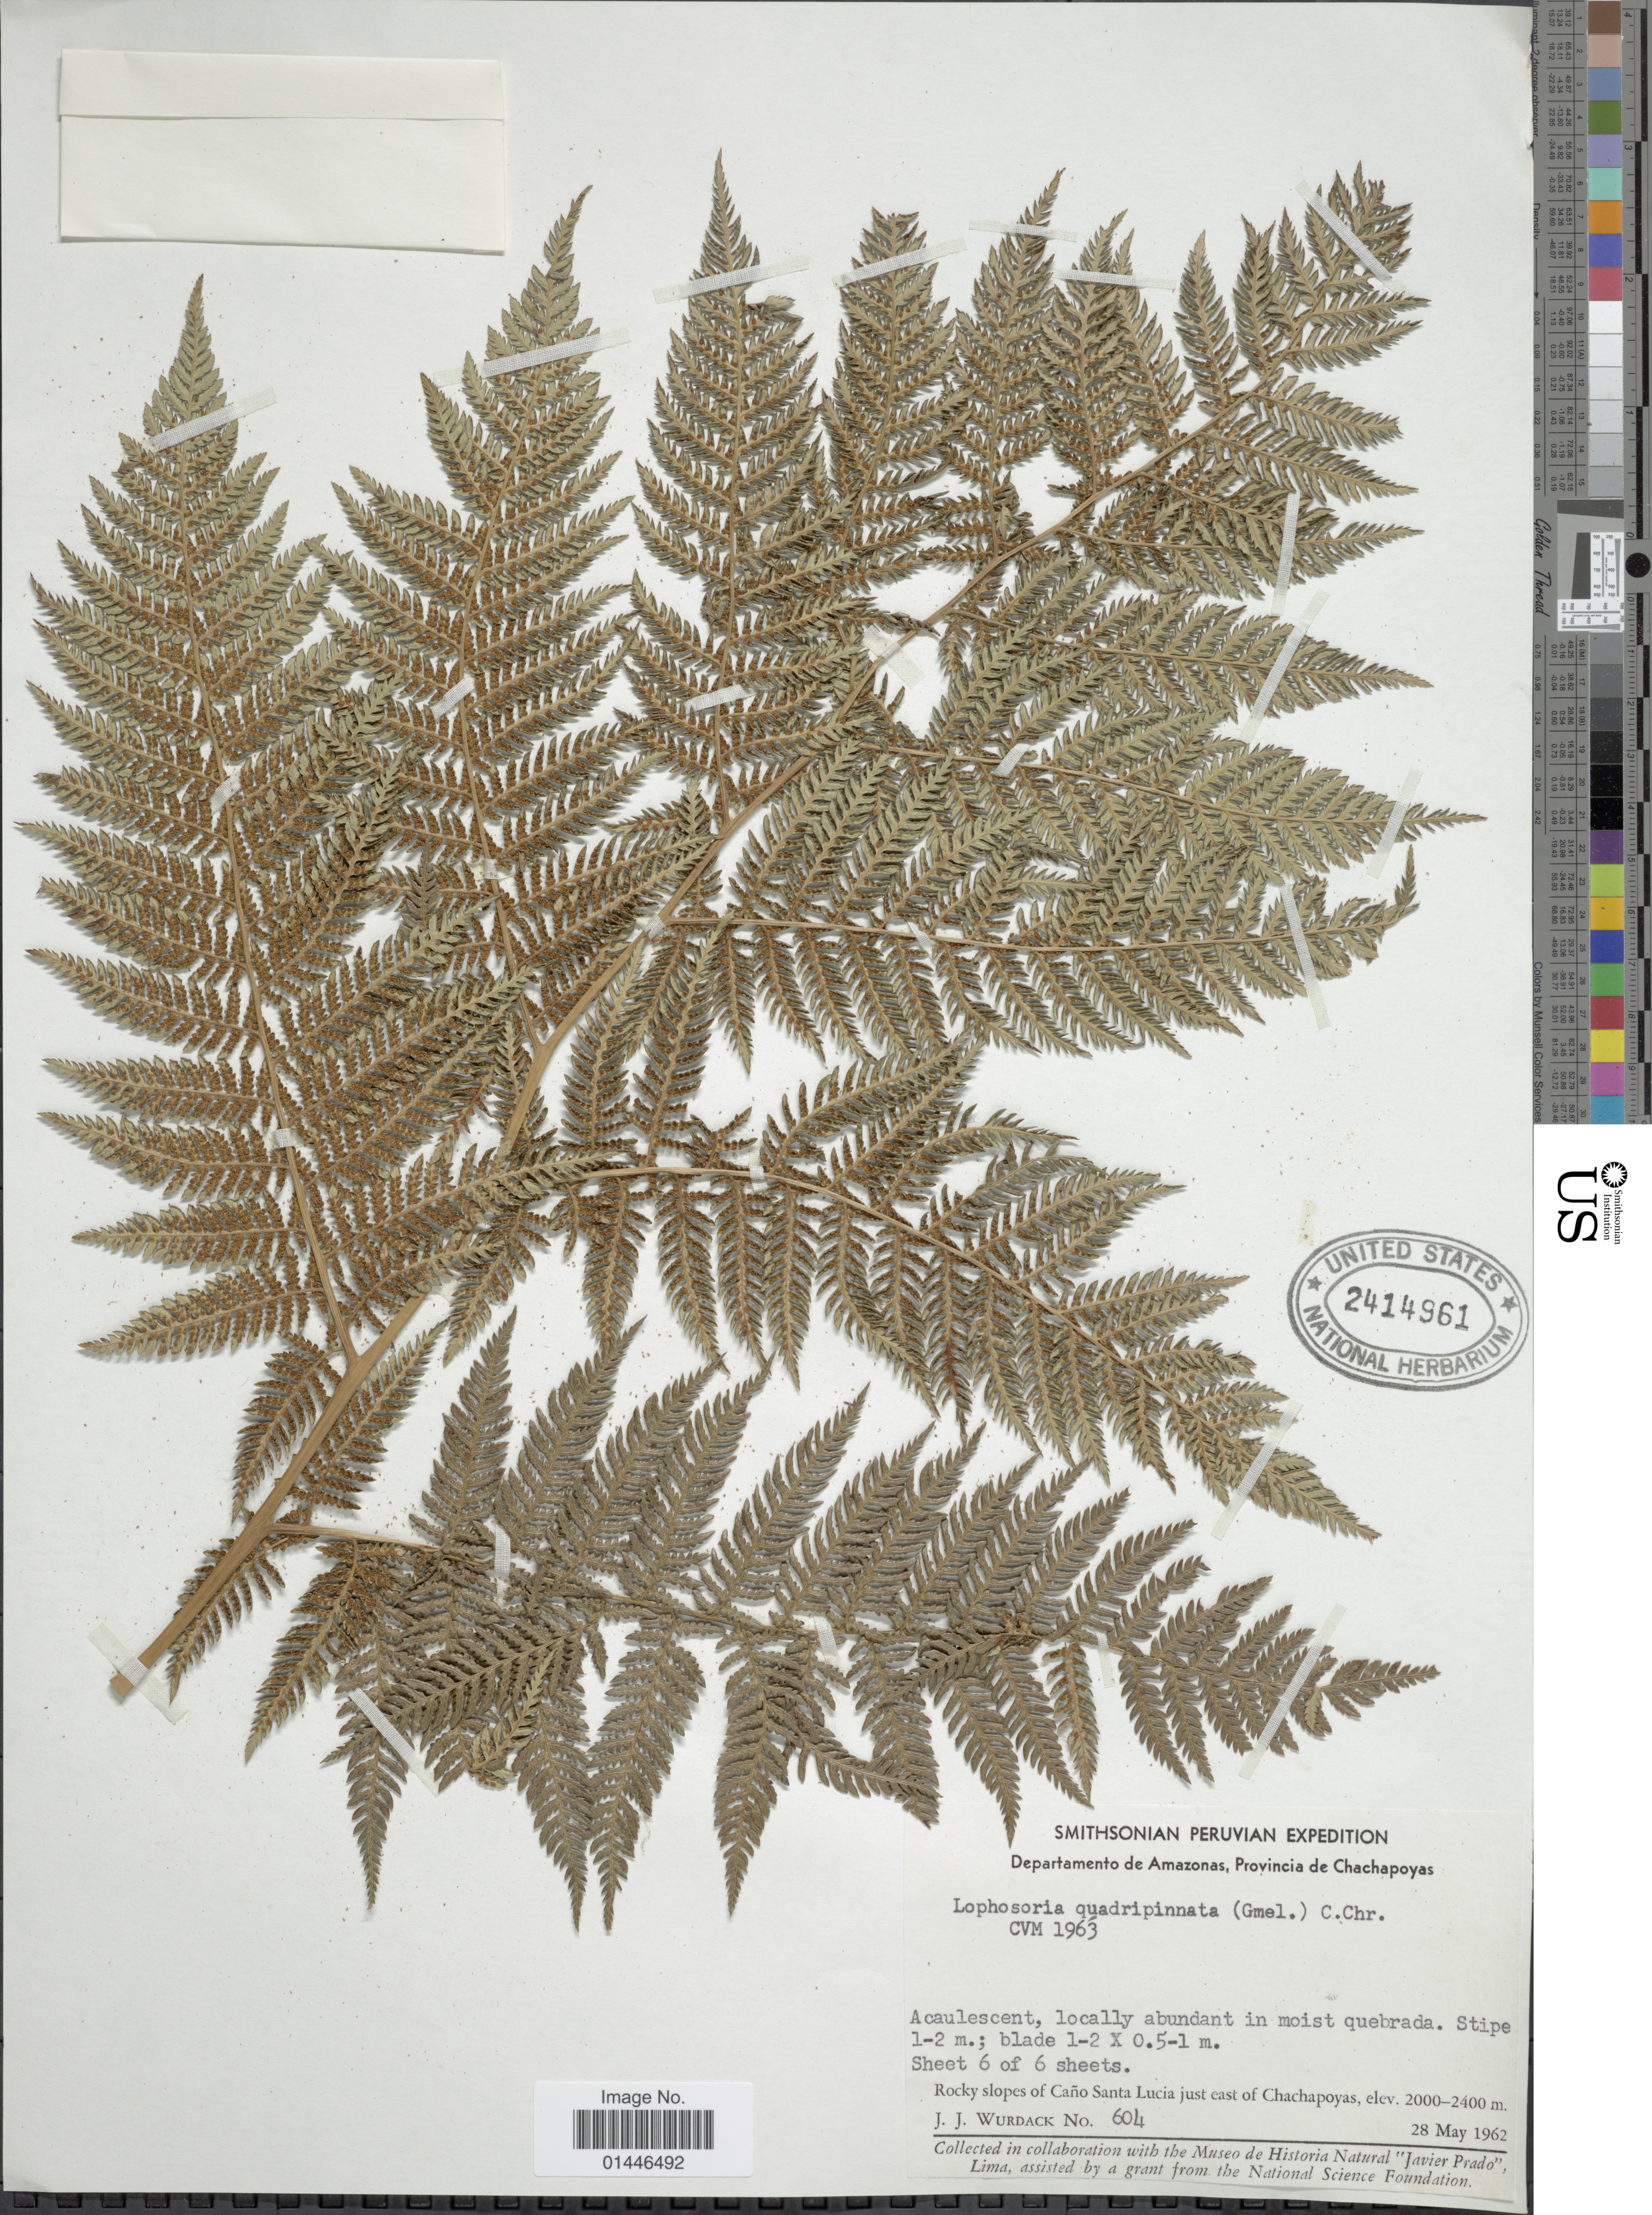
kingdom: Plantae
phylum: Tracheophyta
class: Polypodiopsida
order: Cyatheales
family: Dicksoniaceae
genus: Lophosoria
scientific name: Lophosoria quadripinnata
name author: (J.F. Gmel.) C. Chr.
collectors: J. J. Wurdack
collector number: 604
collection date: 1962-05-28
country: Peru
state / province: Amazonas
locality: Provincia de Chachapoyas. Caño Santa Lucia just east of Chachapoyas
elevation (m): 2000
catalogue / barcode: US 2414961